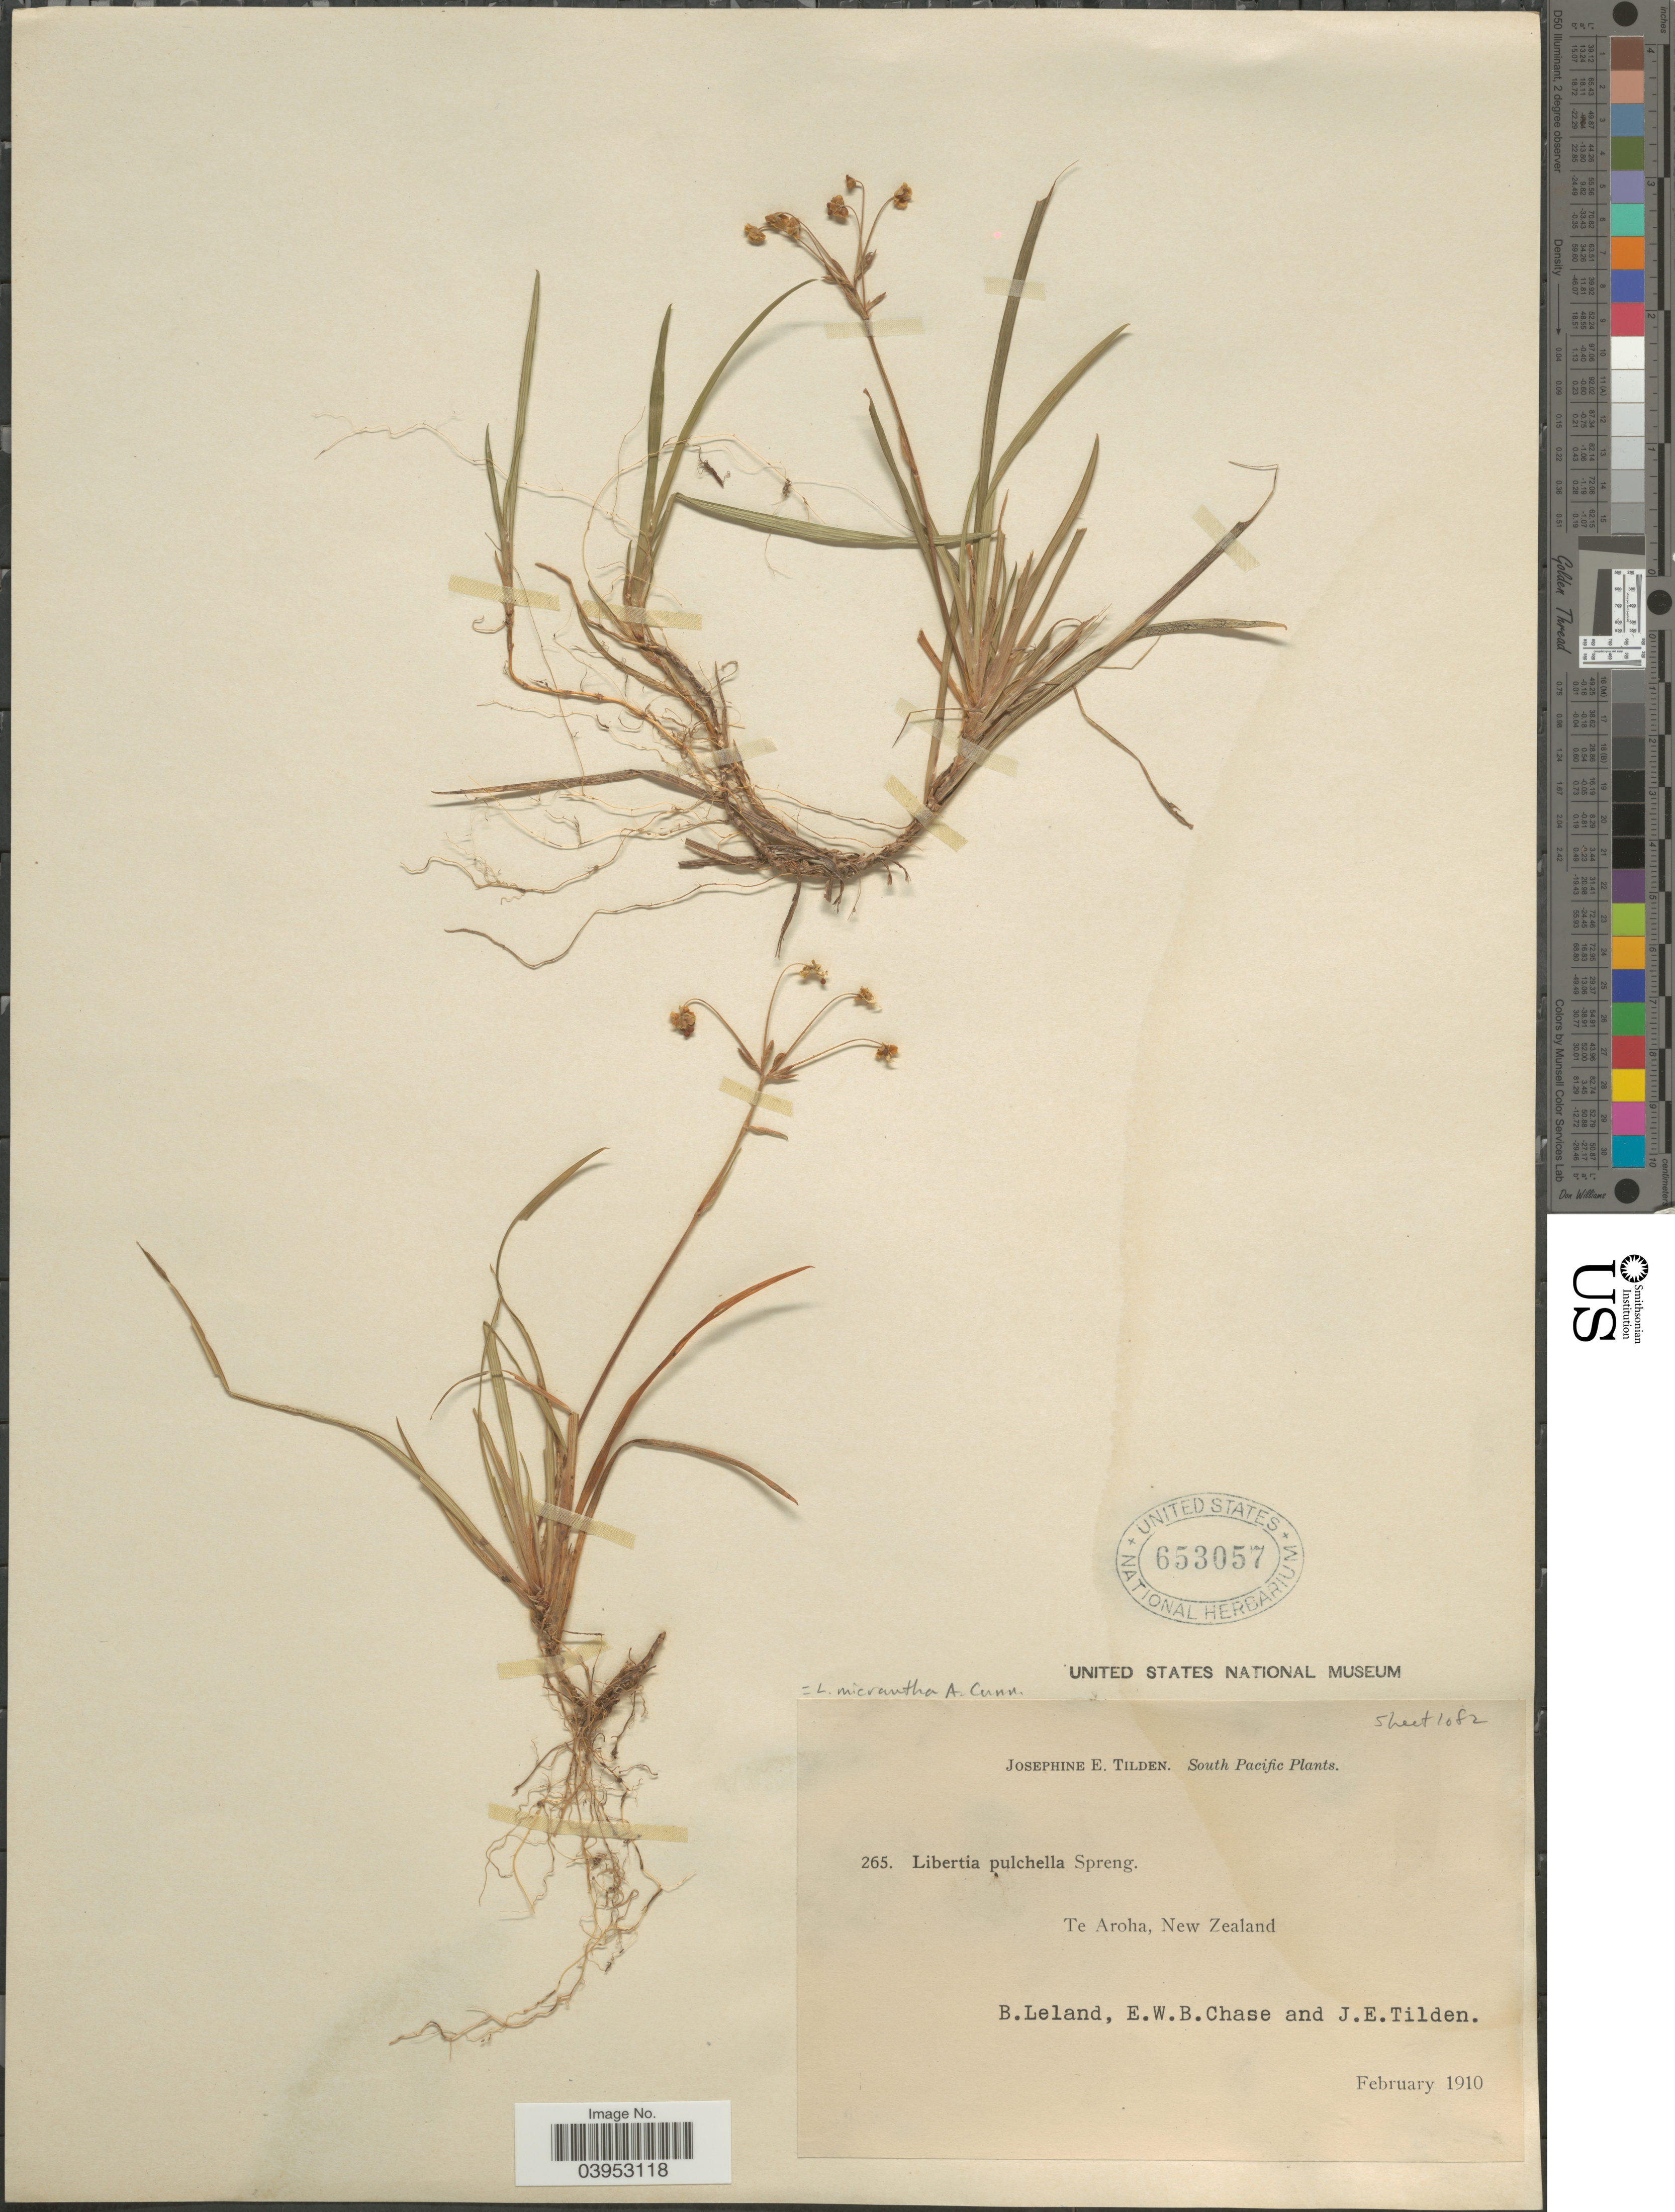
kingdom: Plantae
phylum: Tracheophyta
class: Liliopsida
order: Asparagales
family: Iridaceae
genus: Libertia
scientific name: Libertia micrantha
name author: A. Cunn.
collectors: B. Leland, E. W. Chase & J. E. Tilden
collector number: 265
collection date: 1910-02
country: New Zealand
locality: South Pacific. Te Aroha.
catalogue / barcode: US 653057